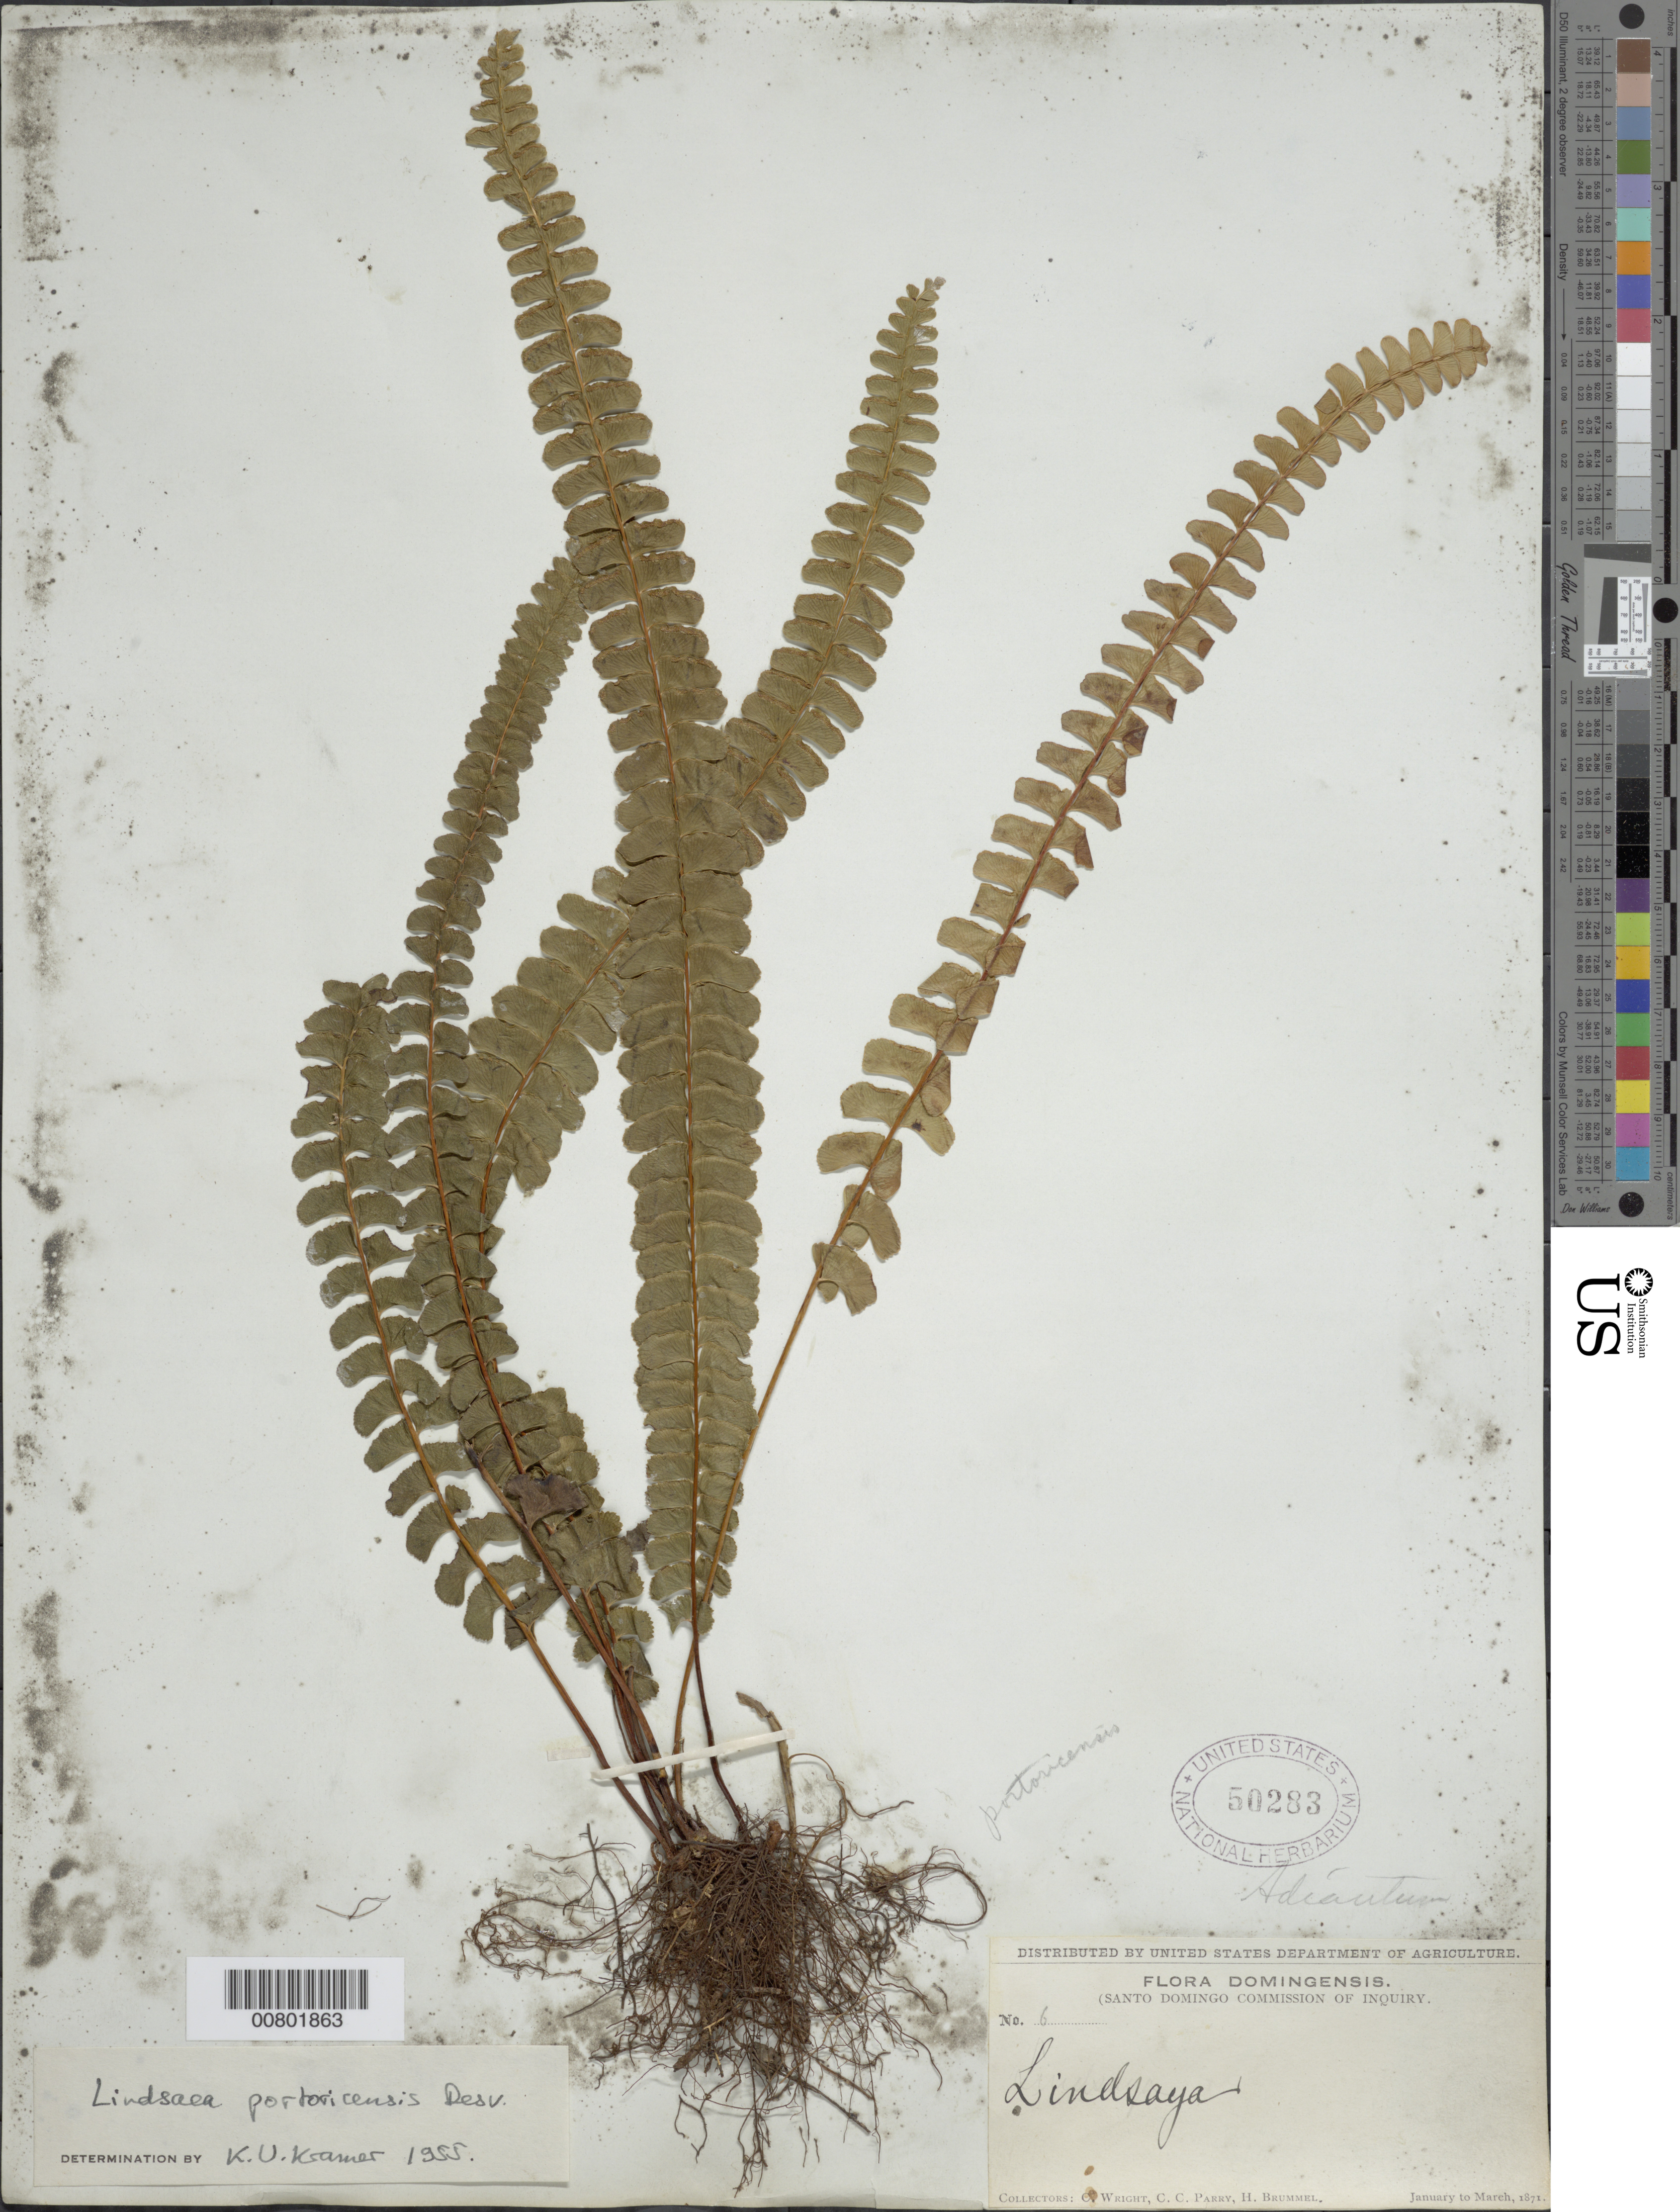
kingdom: Plantae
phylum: Tracheophyta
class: Polypodiopsida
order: Polypodiales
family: Lindsaeaceae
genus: Lindsaea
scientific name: Lindsaea portoricensis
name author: Desv.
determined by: Kramer, K. U.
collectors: C. Wright, C. C. Parry & H. Brummel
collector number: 6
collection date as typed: Jan 1871 to -- Mar 1871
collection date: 1871-01/1871-03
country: Dominican Republic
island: Hispaniola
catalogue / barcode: US 50283